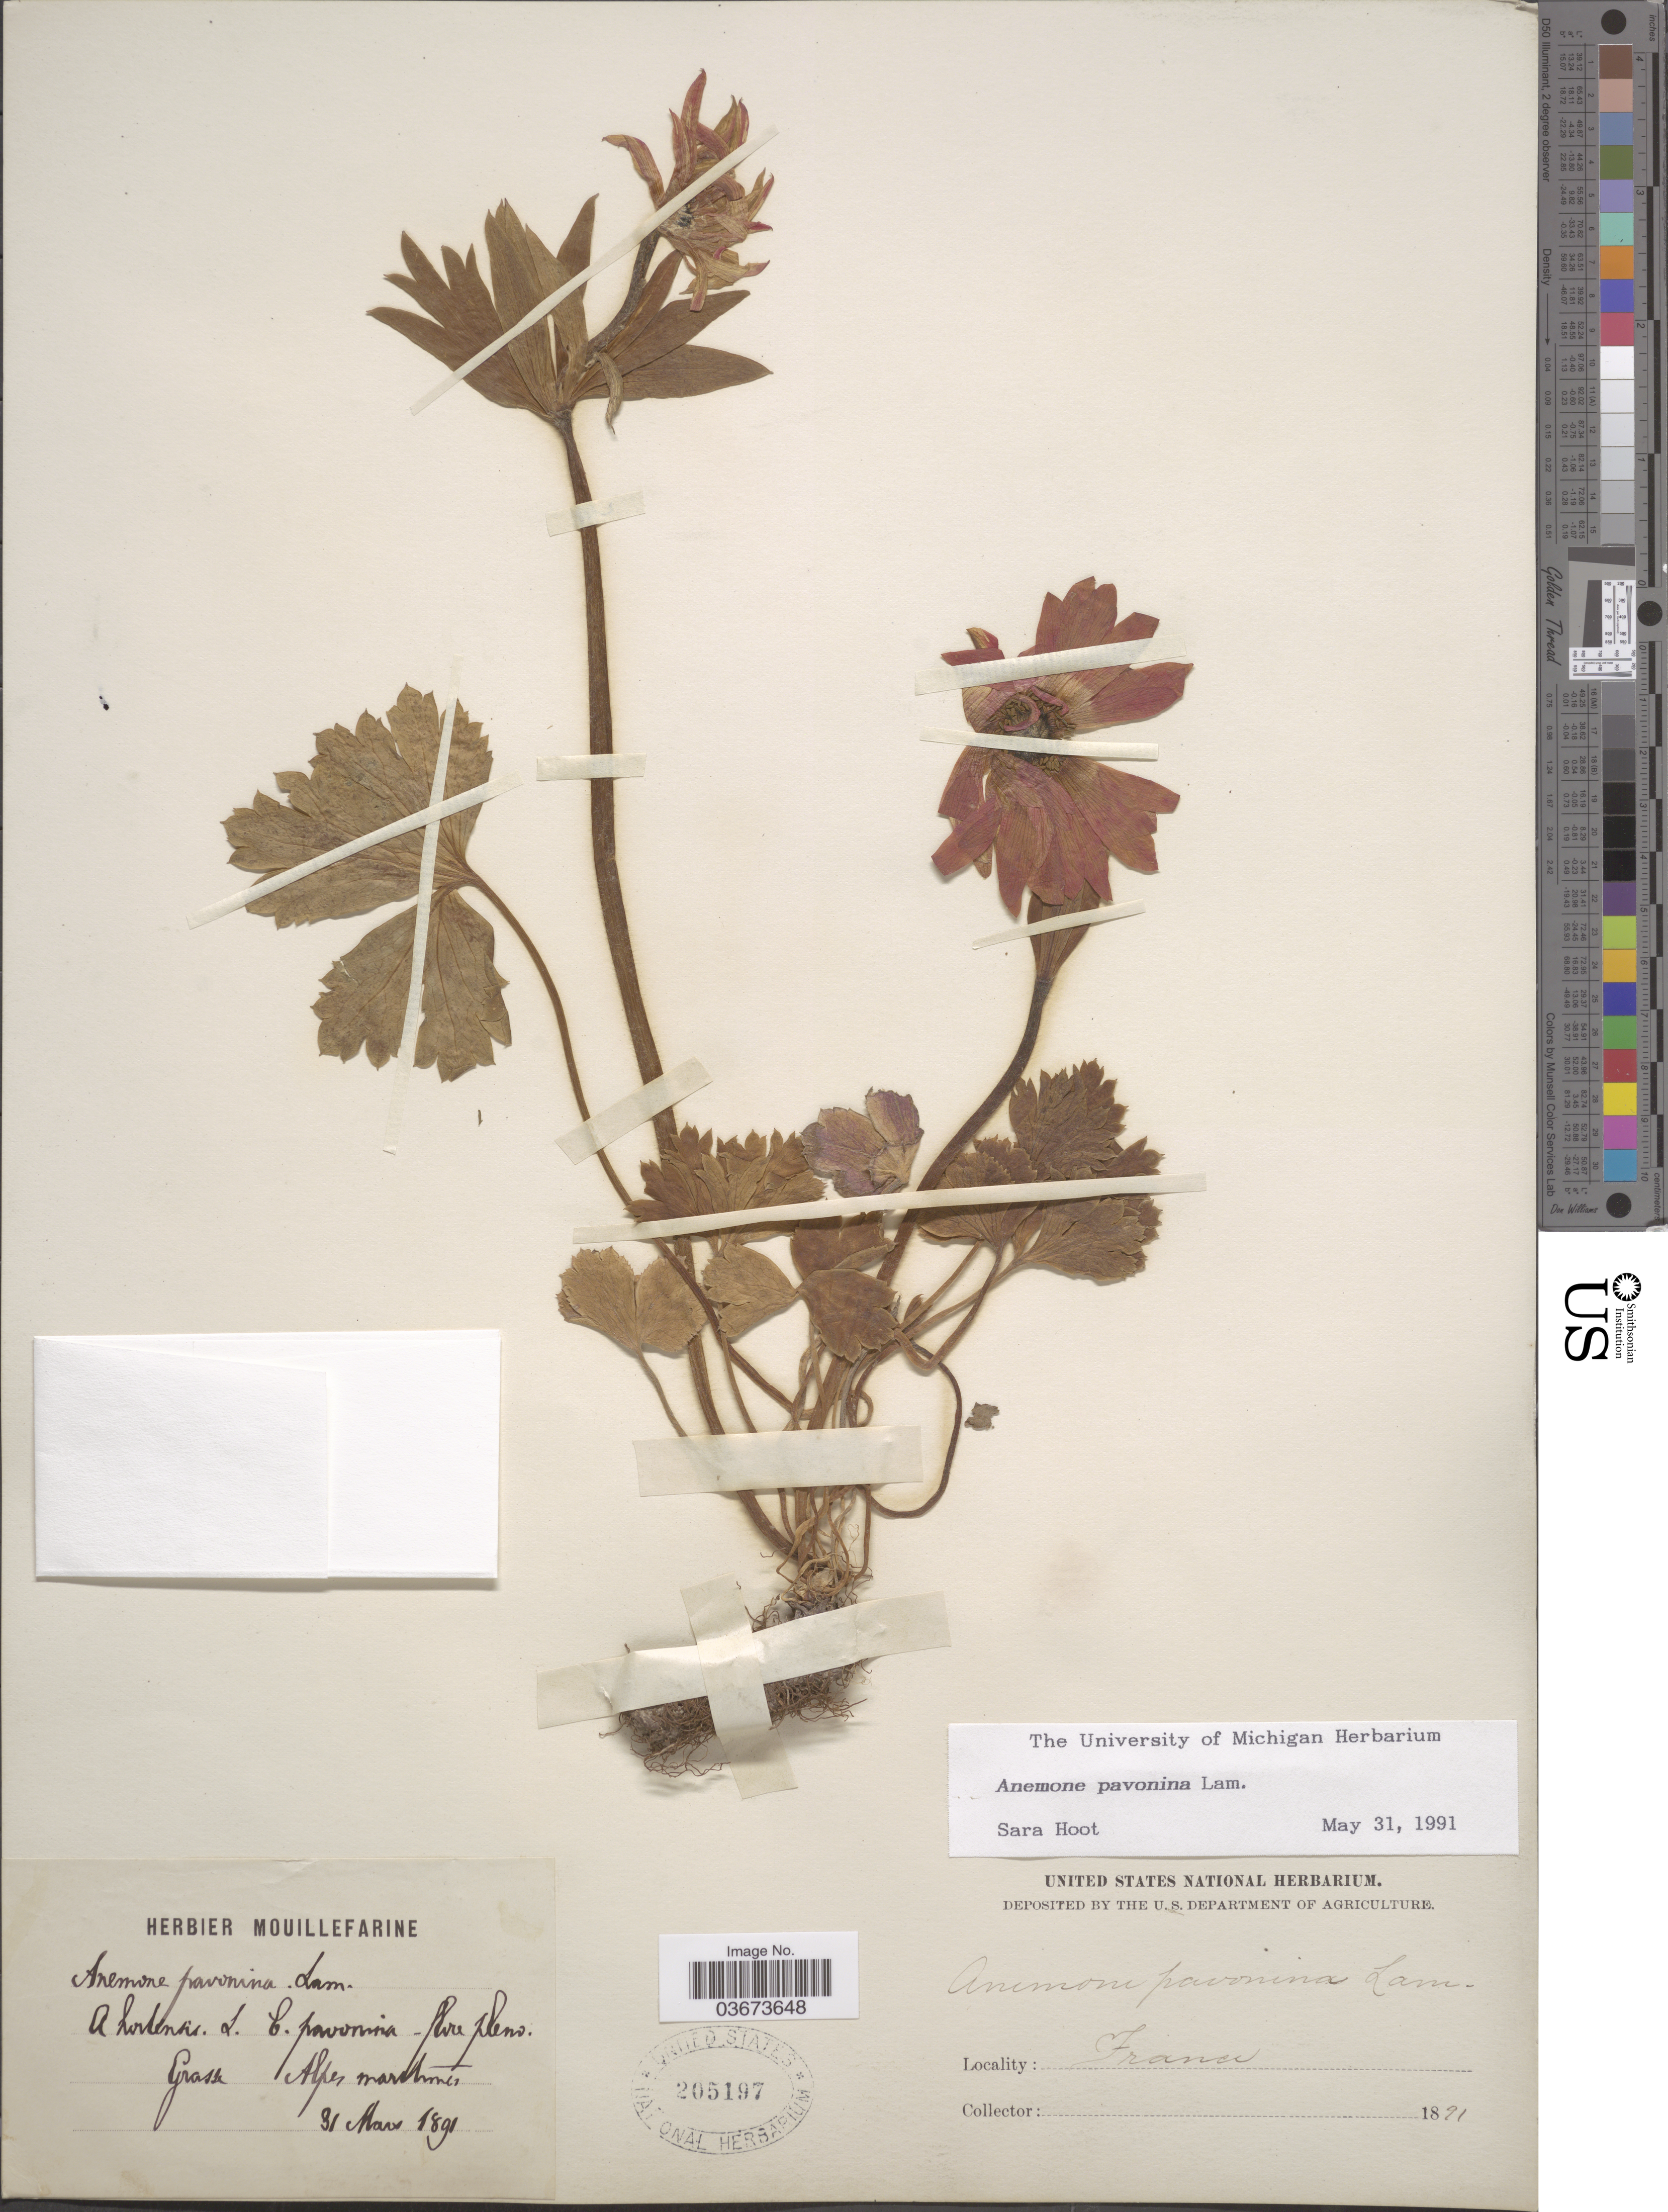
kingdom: Plantae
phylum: Tracheophyta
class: Magnoliopsida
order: Ranunculales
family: Ranunculaceae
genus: Anemone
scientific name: Anemone pavonina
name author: Lam.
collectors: ex herb. Mouillefarine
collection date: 1891-03-31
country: France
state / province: Provence-Alpes-Côte d'Azur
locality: Grasse, Alpes Maritimes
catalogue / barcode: US 205197